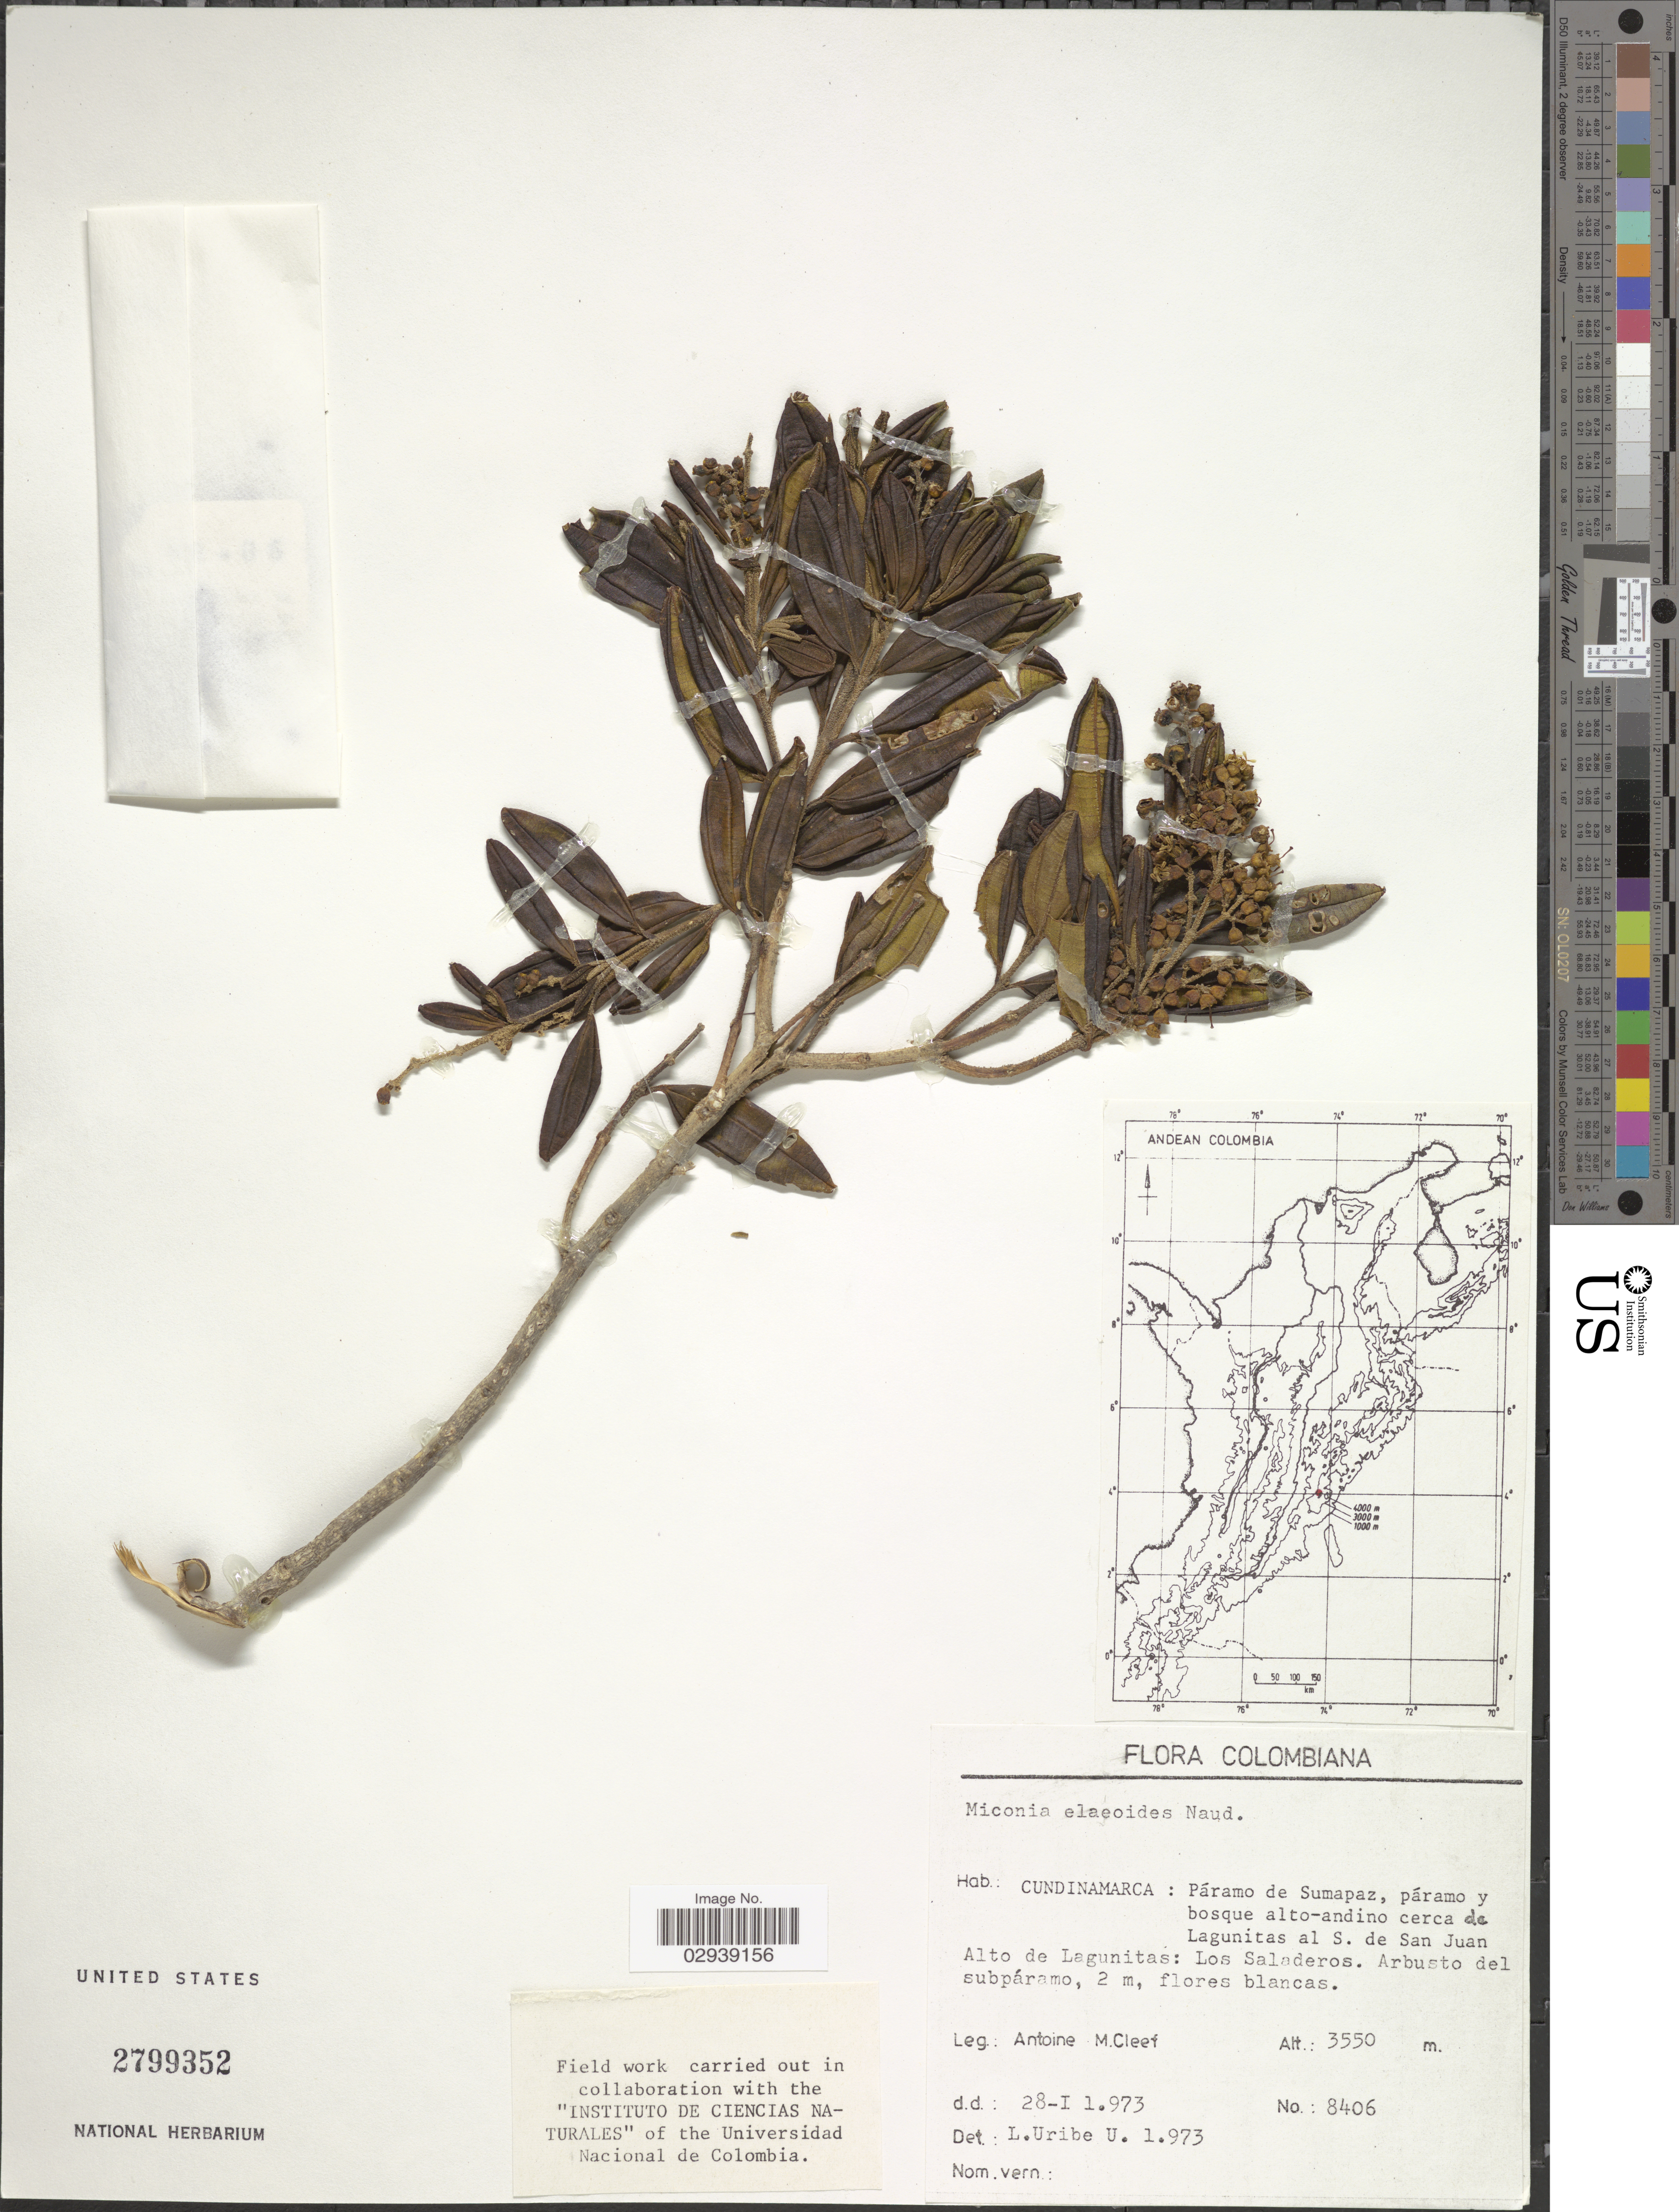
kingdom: Plantae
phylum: Tracheophyta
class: Magnoliopsida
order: Myrtales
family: Melastomataceae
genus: Miconia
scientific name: Miconia elaeoides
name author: Naudin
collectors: A. M. Cleef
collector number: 8406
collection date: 1973-01-28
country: Colombia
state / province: Cundinamarca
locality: Páramo de Sumapaz, cerca de Lagunitas al S. de San Juan. Alto de Lagunitas: Los Saladeros.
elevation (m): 3550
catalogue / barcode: US 2799352